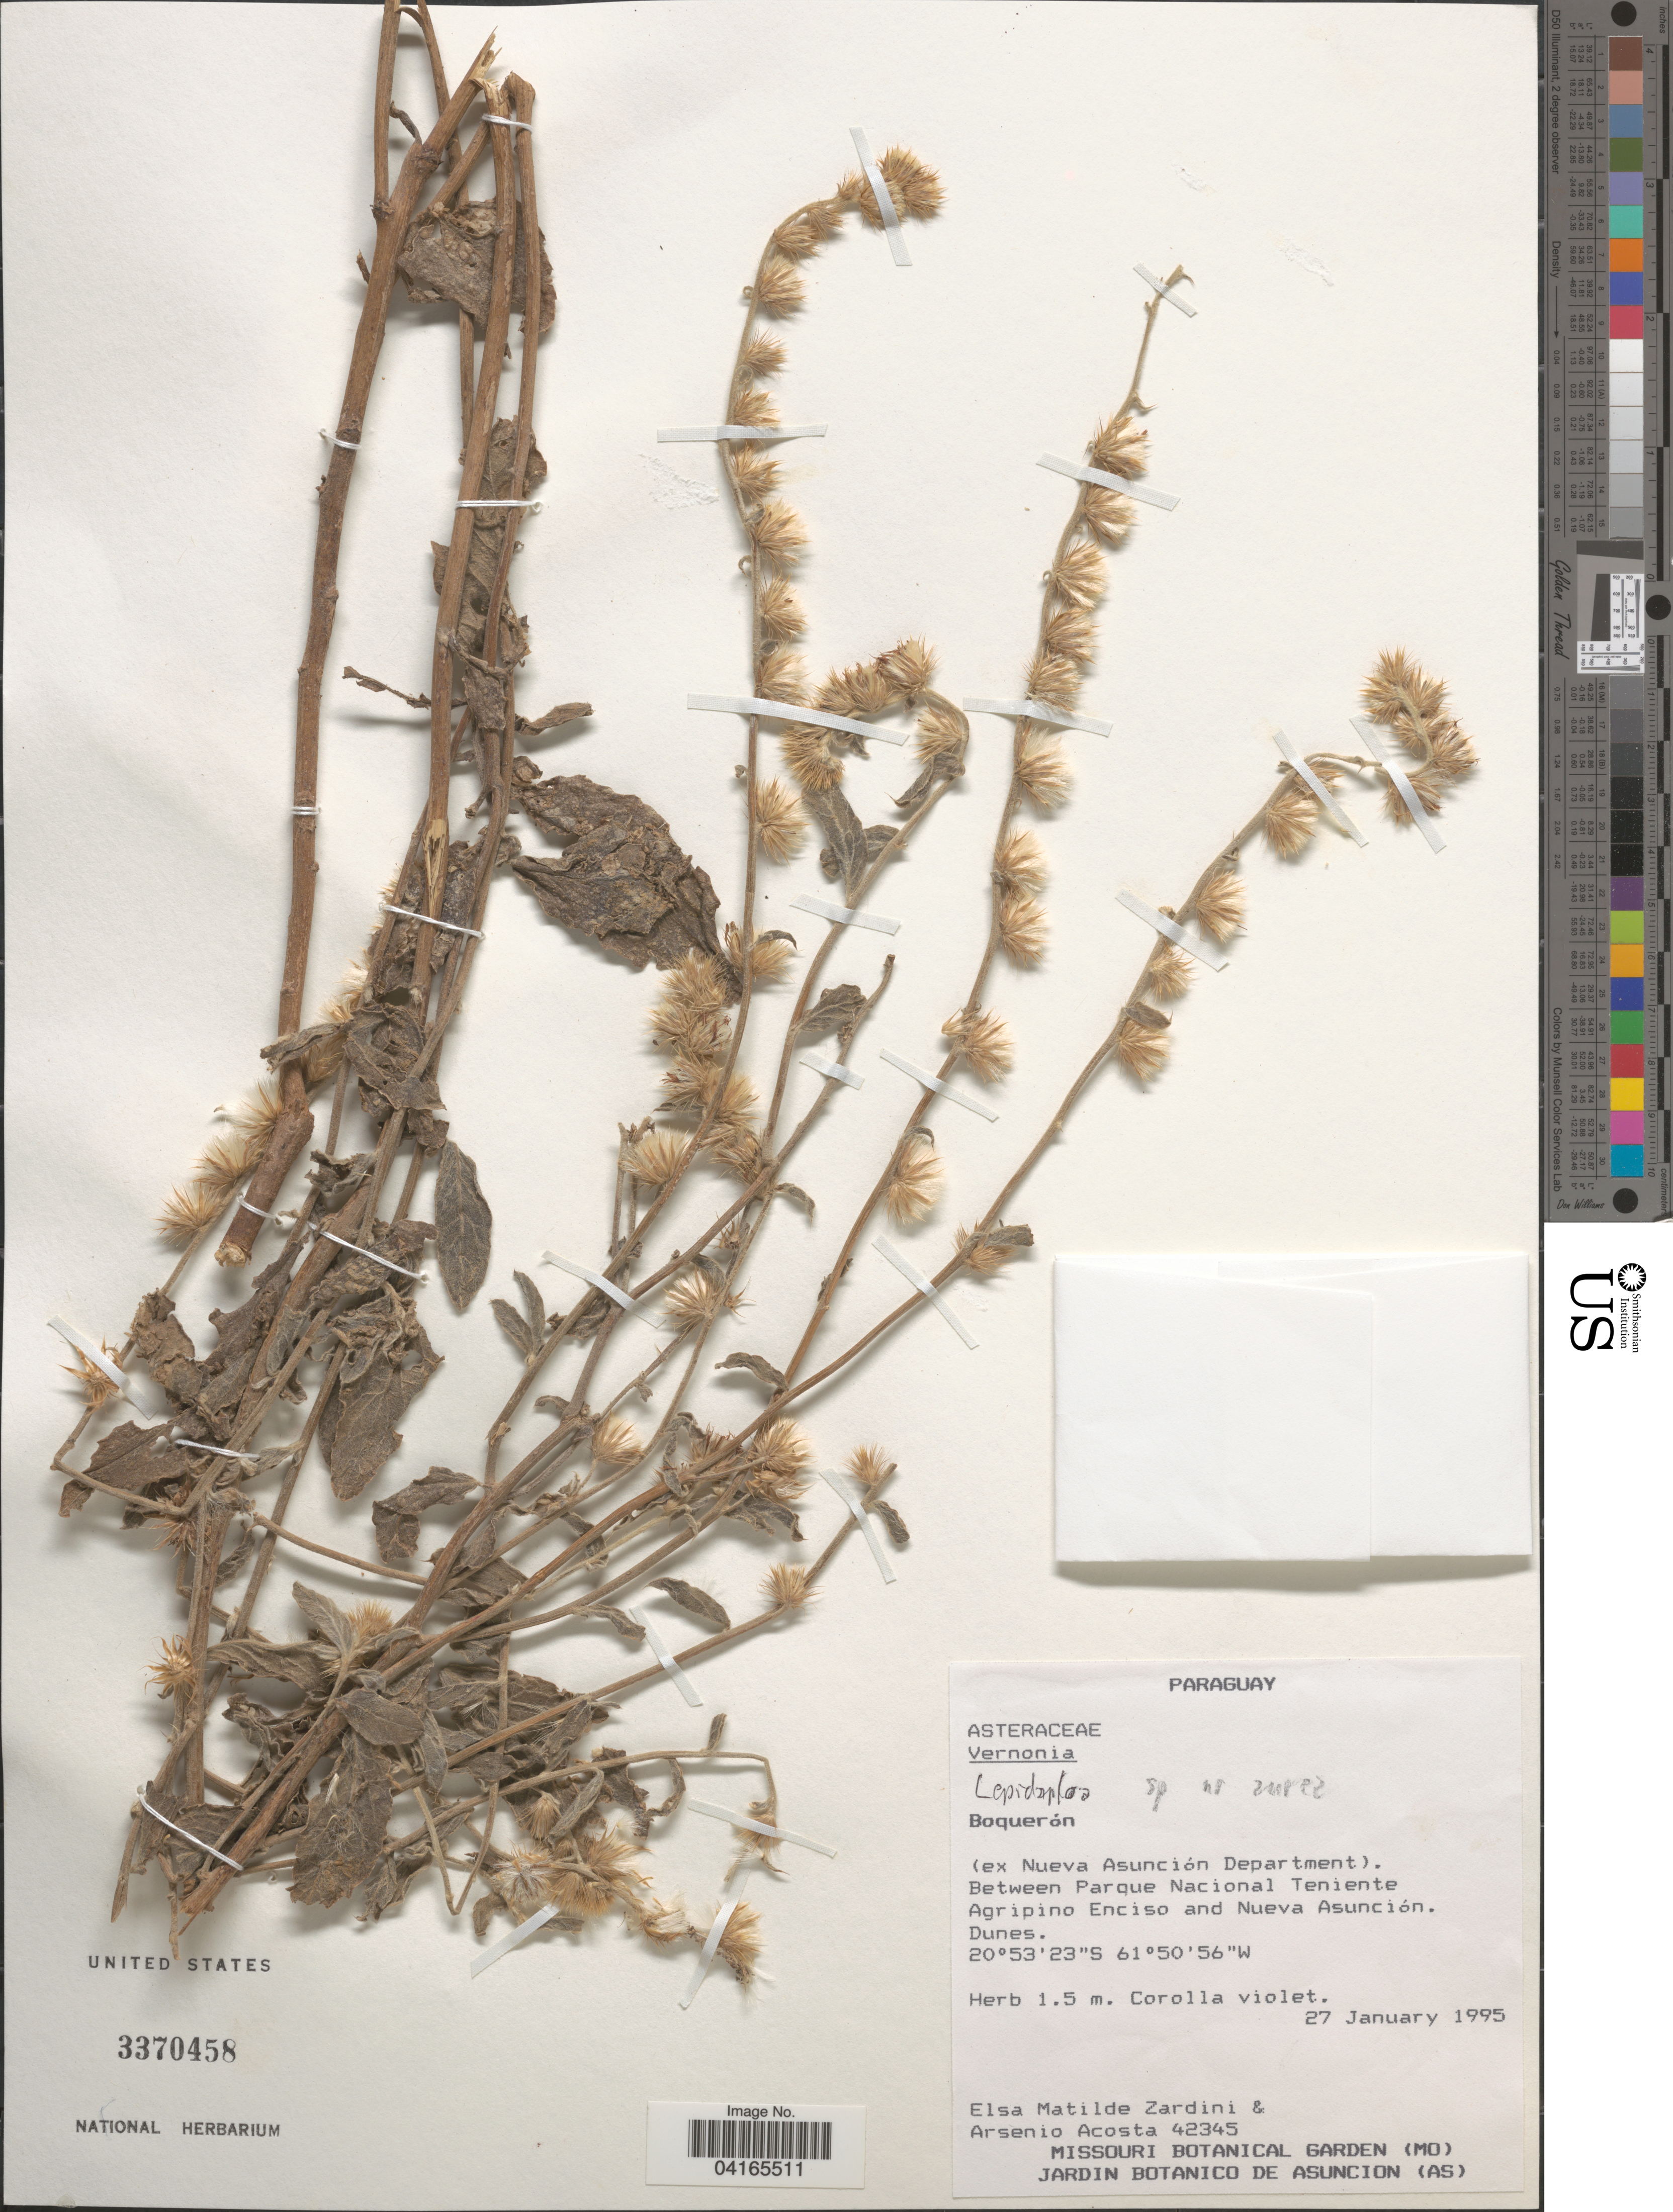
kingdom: Plantae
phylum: Tracheophyta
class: Magnoliopsida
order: Asterales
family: Asteraceae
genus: Lepidaploa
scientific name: Lepidaploa sp.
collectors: E. M. Zardini & A. Acosta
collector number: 42345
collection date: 1995-01-27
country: Paraguay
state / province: Boqueron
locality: Boquerón. (ex Nueva Asunción Department). Between Parque Nacional Teniente Agripino Enciso and Nueva Asunción.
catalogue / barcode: US 3370458